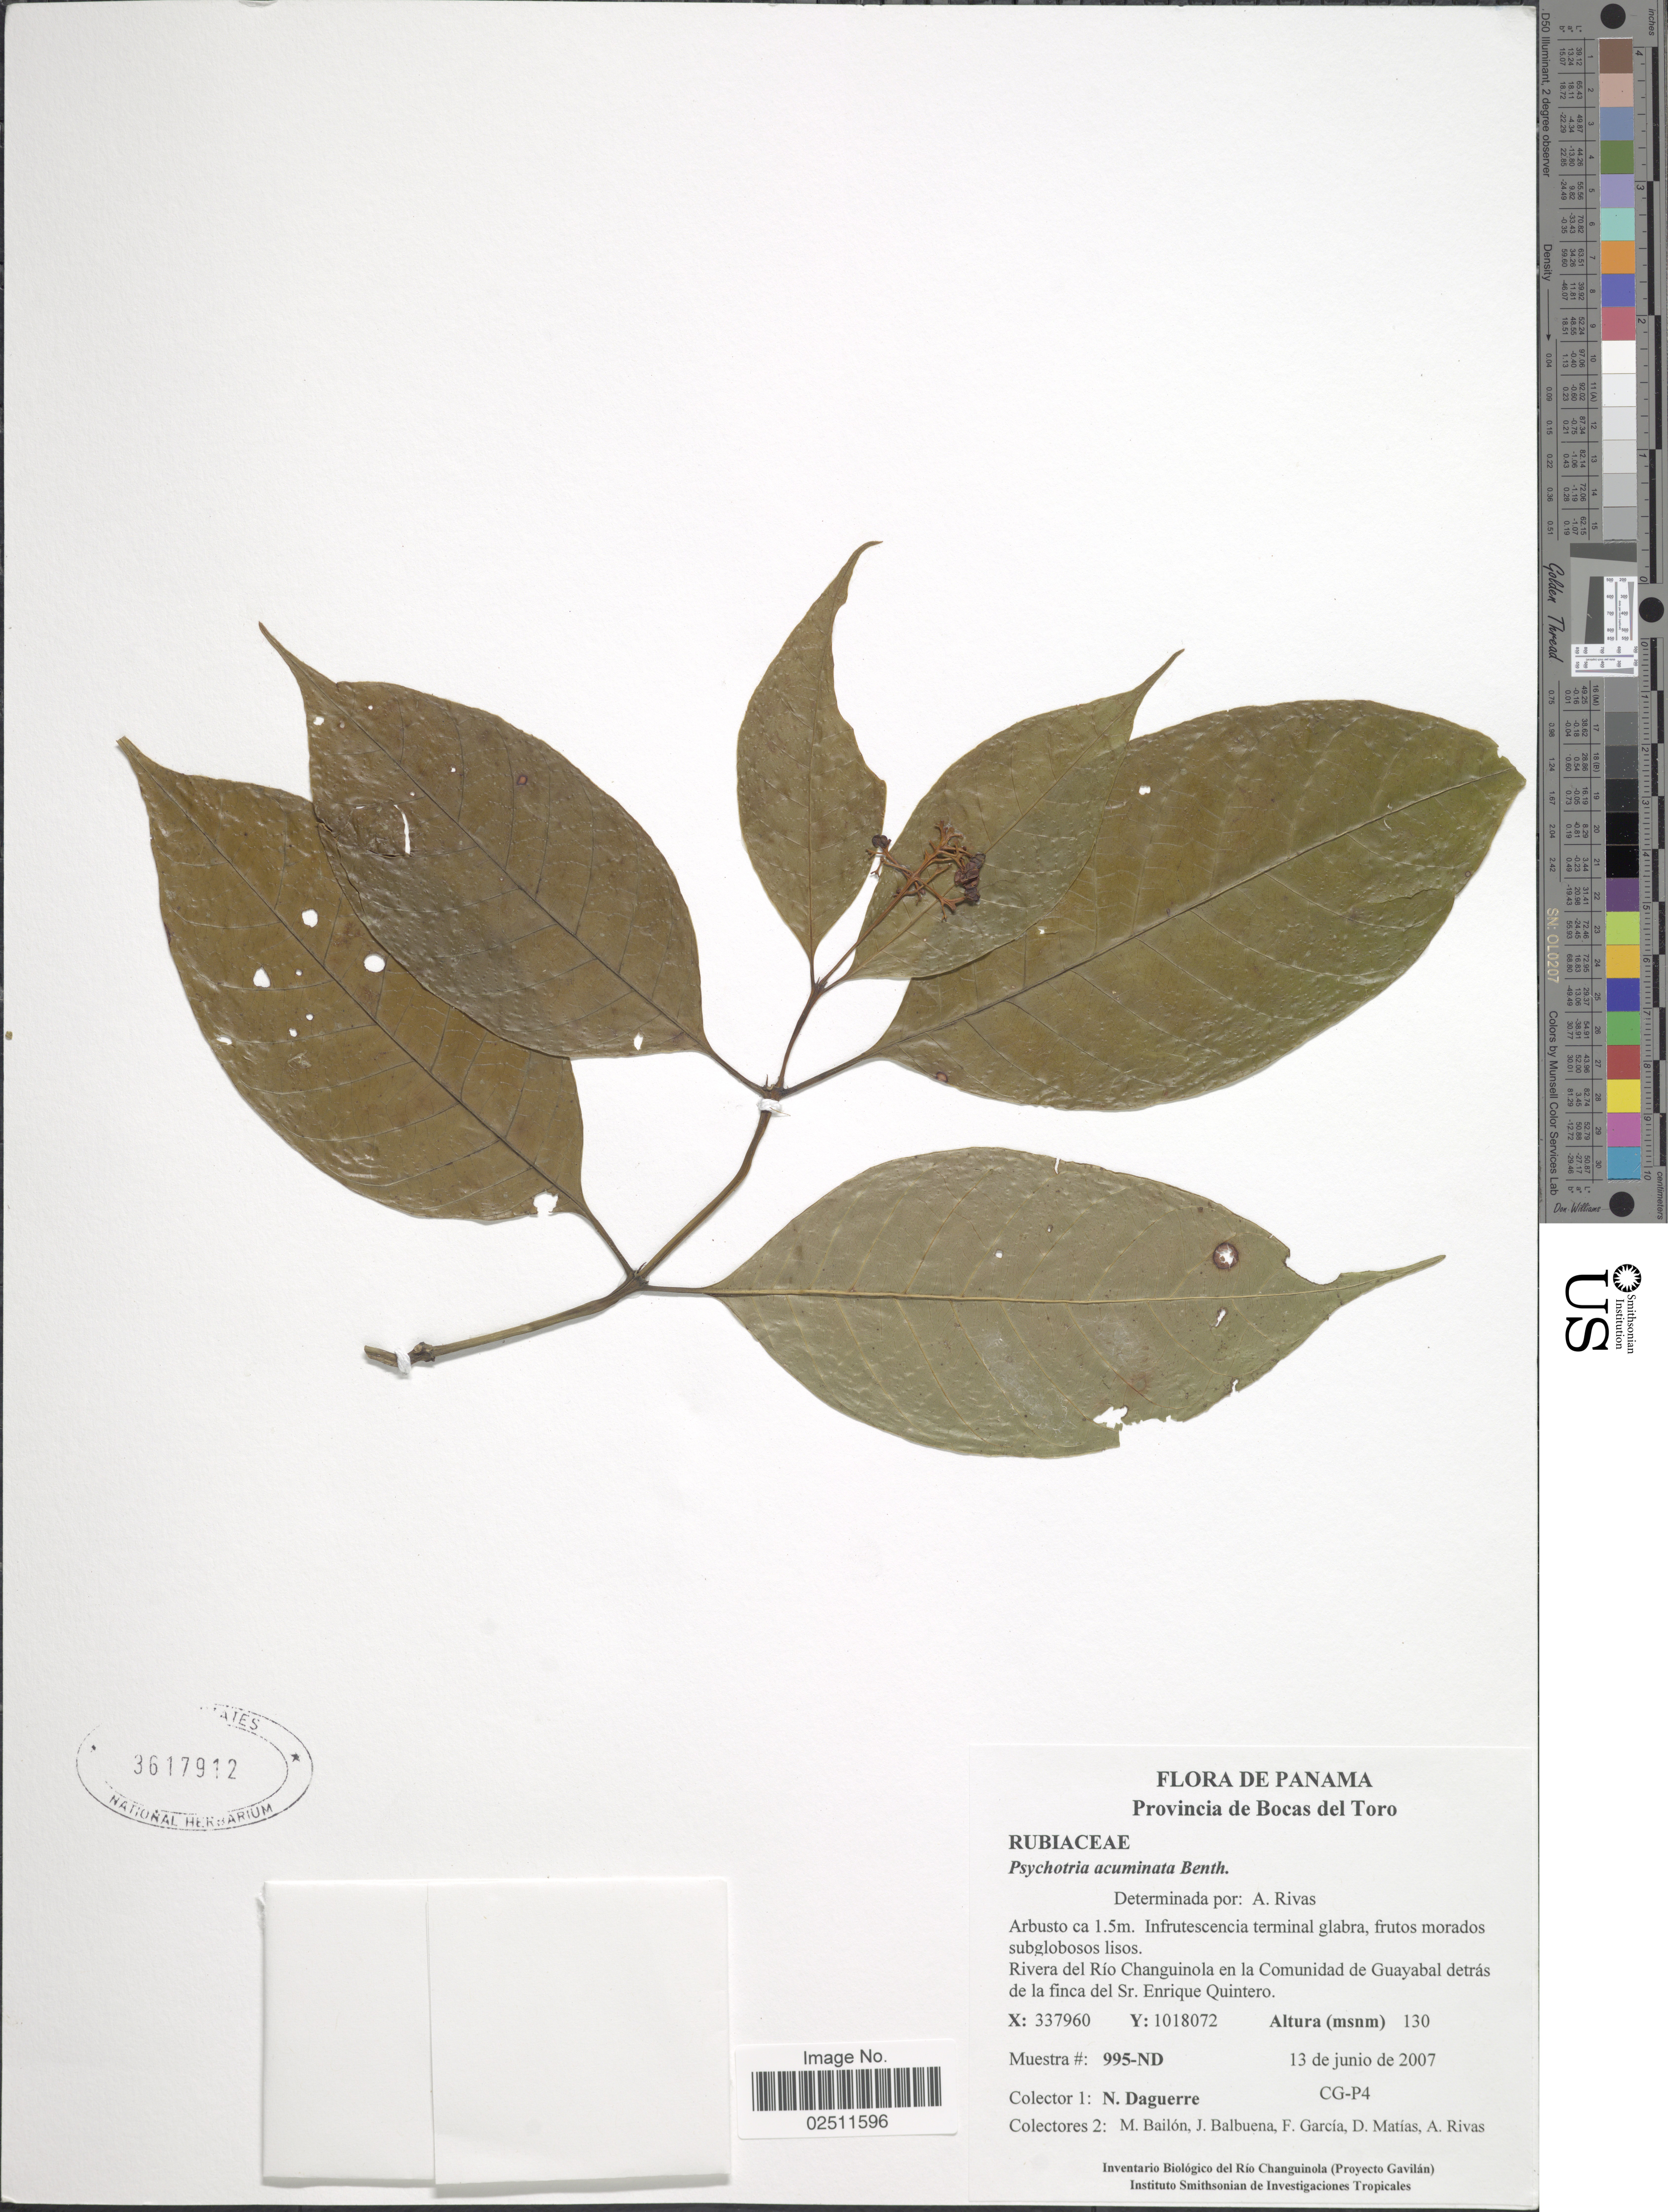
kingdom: Plantae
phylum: Tracheophyta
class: Magnoliopsida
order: Gentianales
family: Rubiaceae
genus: Psychotria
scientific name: Psychotria acuminata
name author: Benth.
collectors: N. Daguerre, M. Bailón, J. Balbuena, F. Garcia & et al.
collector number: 995-ND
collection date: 2007-06-13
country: Panama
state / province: Bocas del Toro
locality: Rivera del Rio Changuinola en la Comunidad de Guayabal detrás de la finca del Sr. Enrique Quintero.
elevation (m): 130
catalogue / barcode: US 3617912